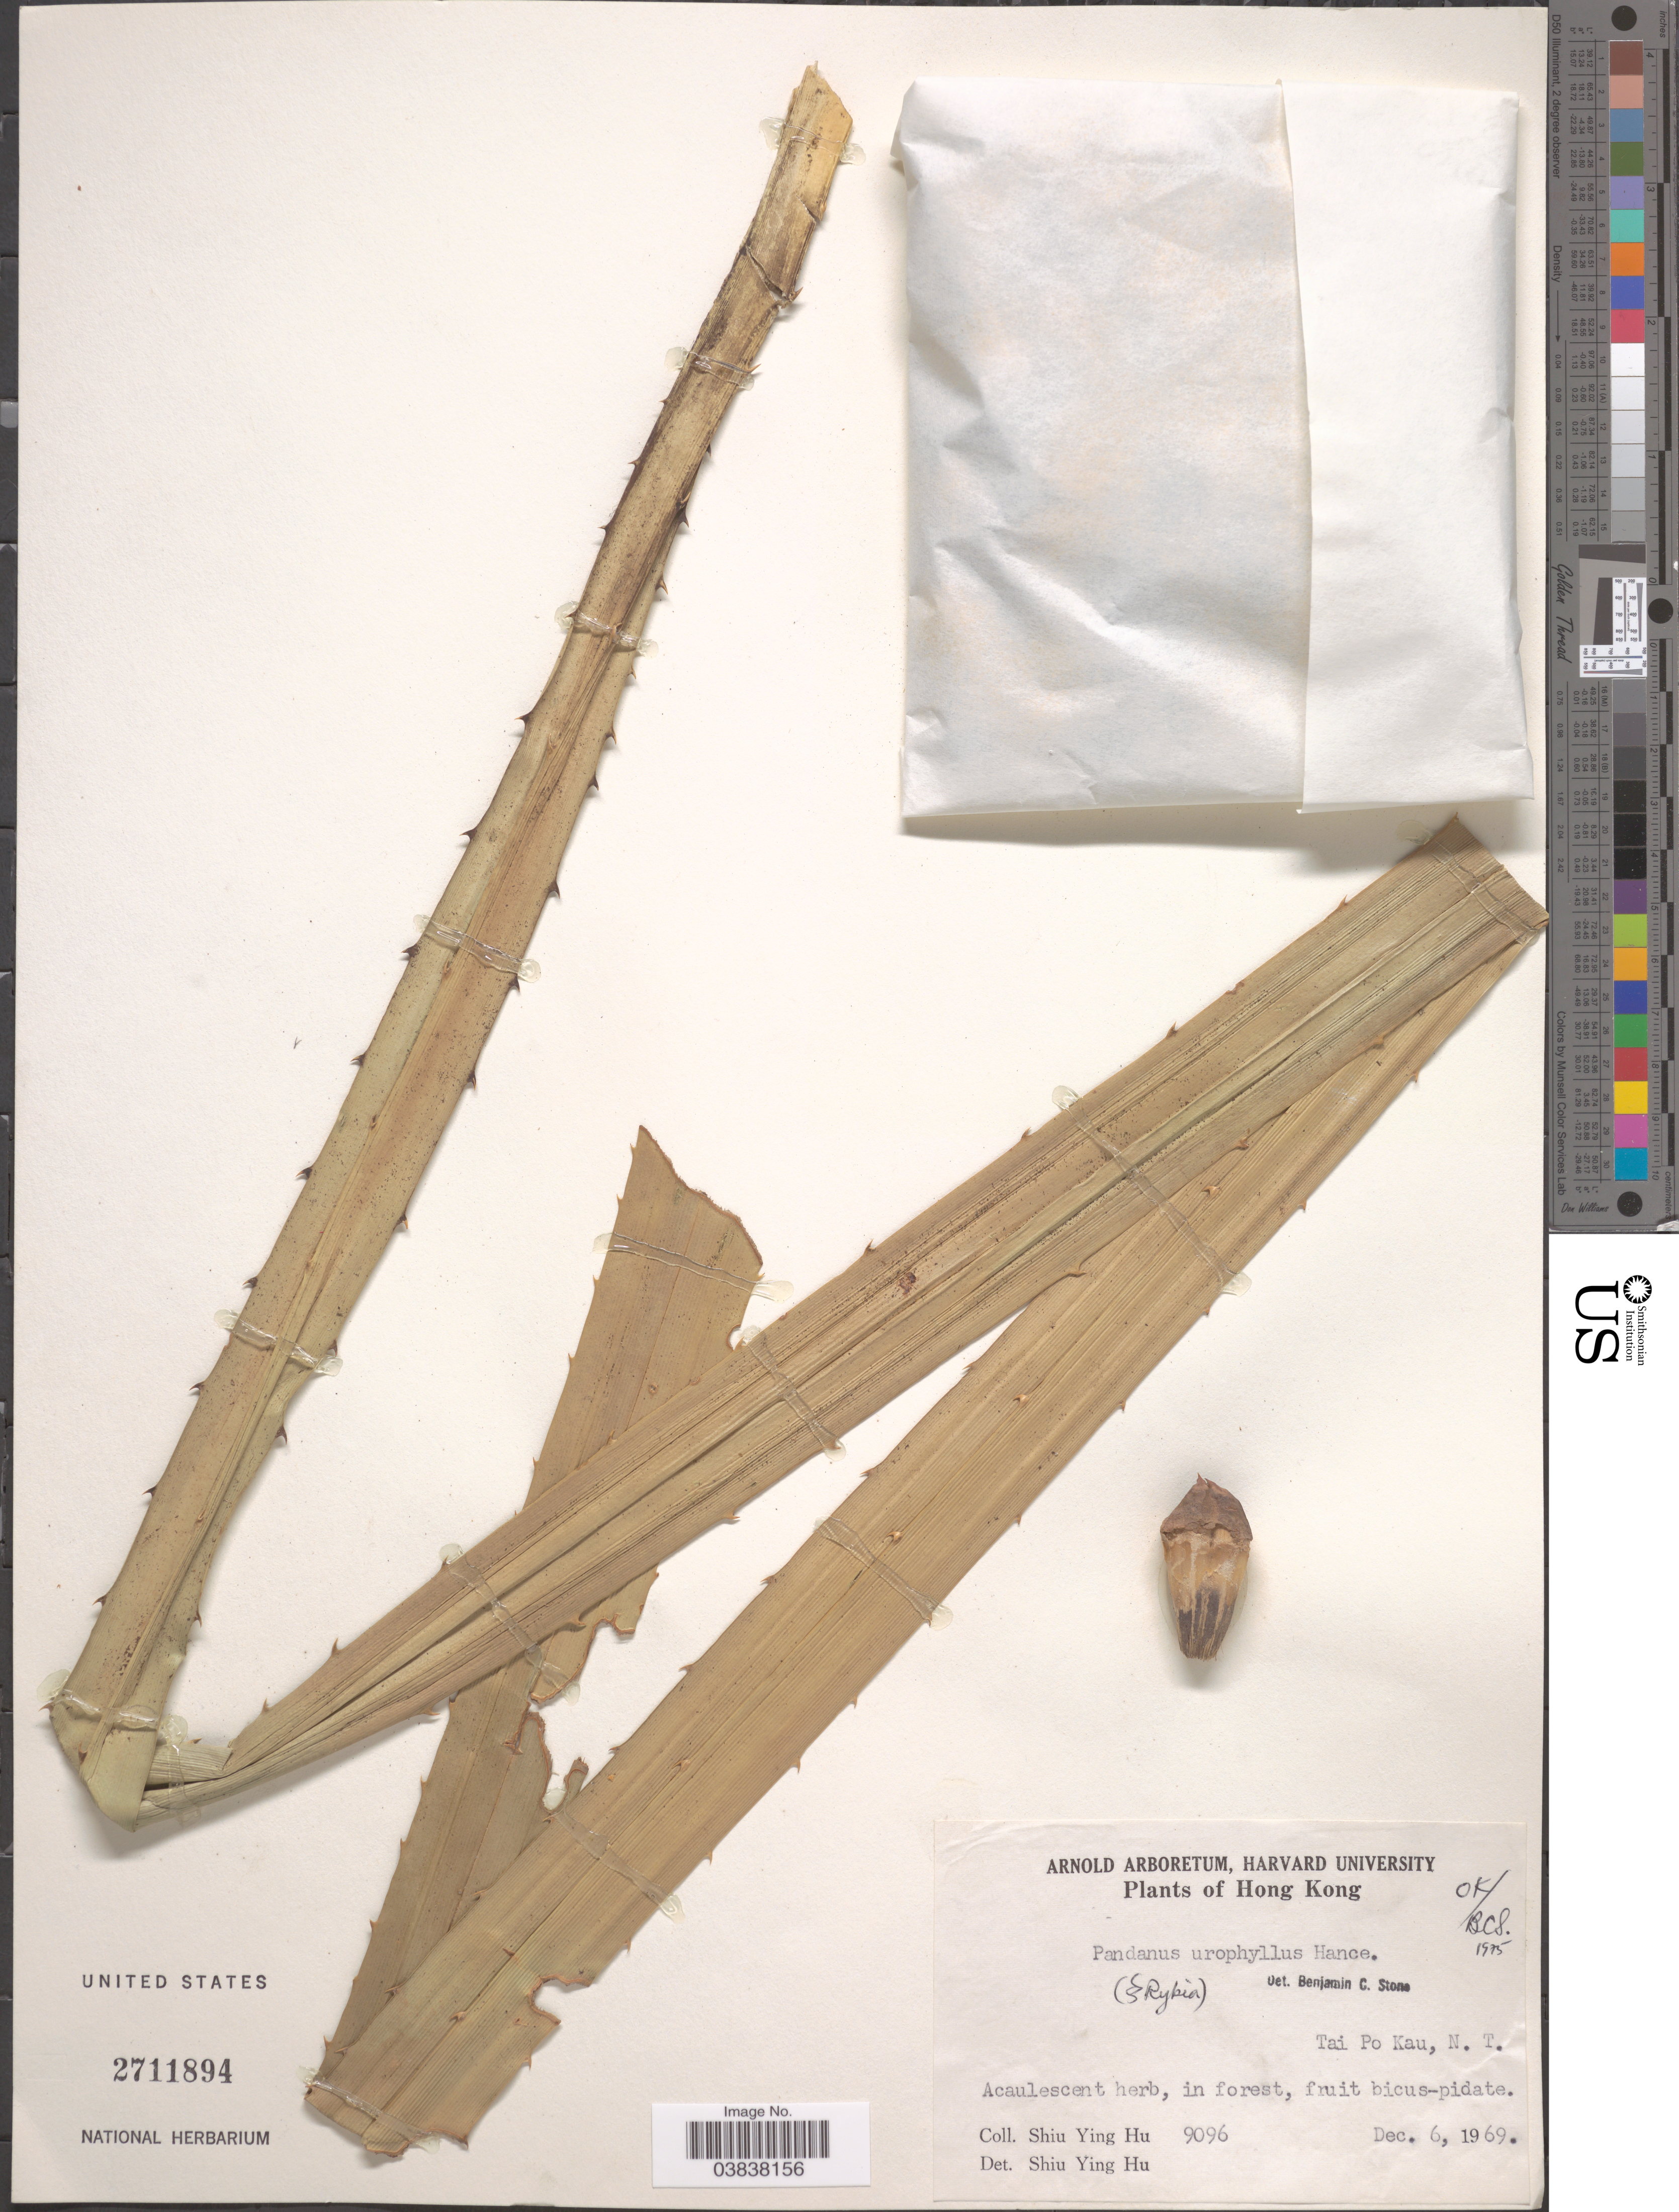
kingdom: Plantae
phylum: Tracheophyta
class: Liliopsida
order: Pandanales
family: Pandanaceae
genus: Pandanus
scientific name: Pandanus urophyllus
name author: Hance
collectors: S. Y. Hu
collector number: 9096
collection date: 1969-12-06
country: China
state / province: Hong Kong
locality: Tai Po Kau, N. T.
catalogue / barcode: US 2711894